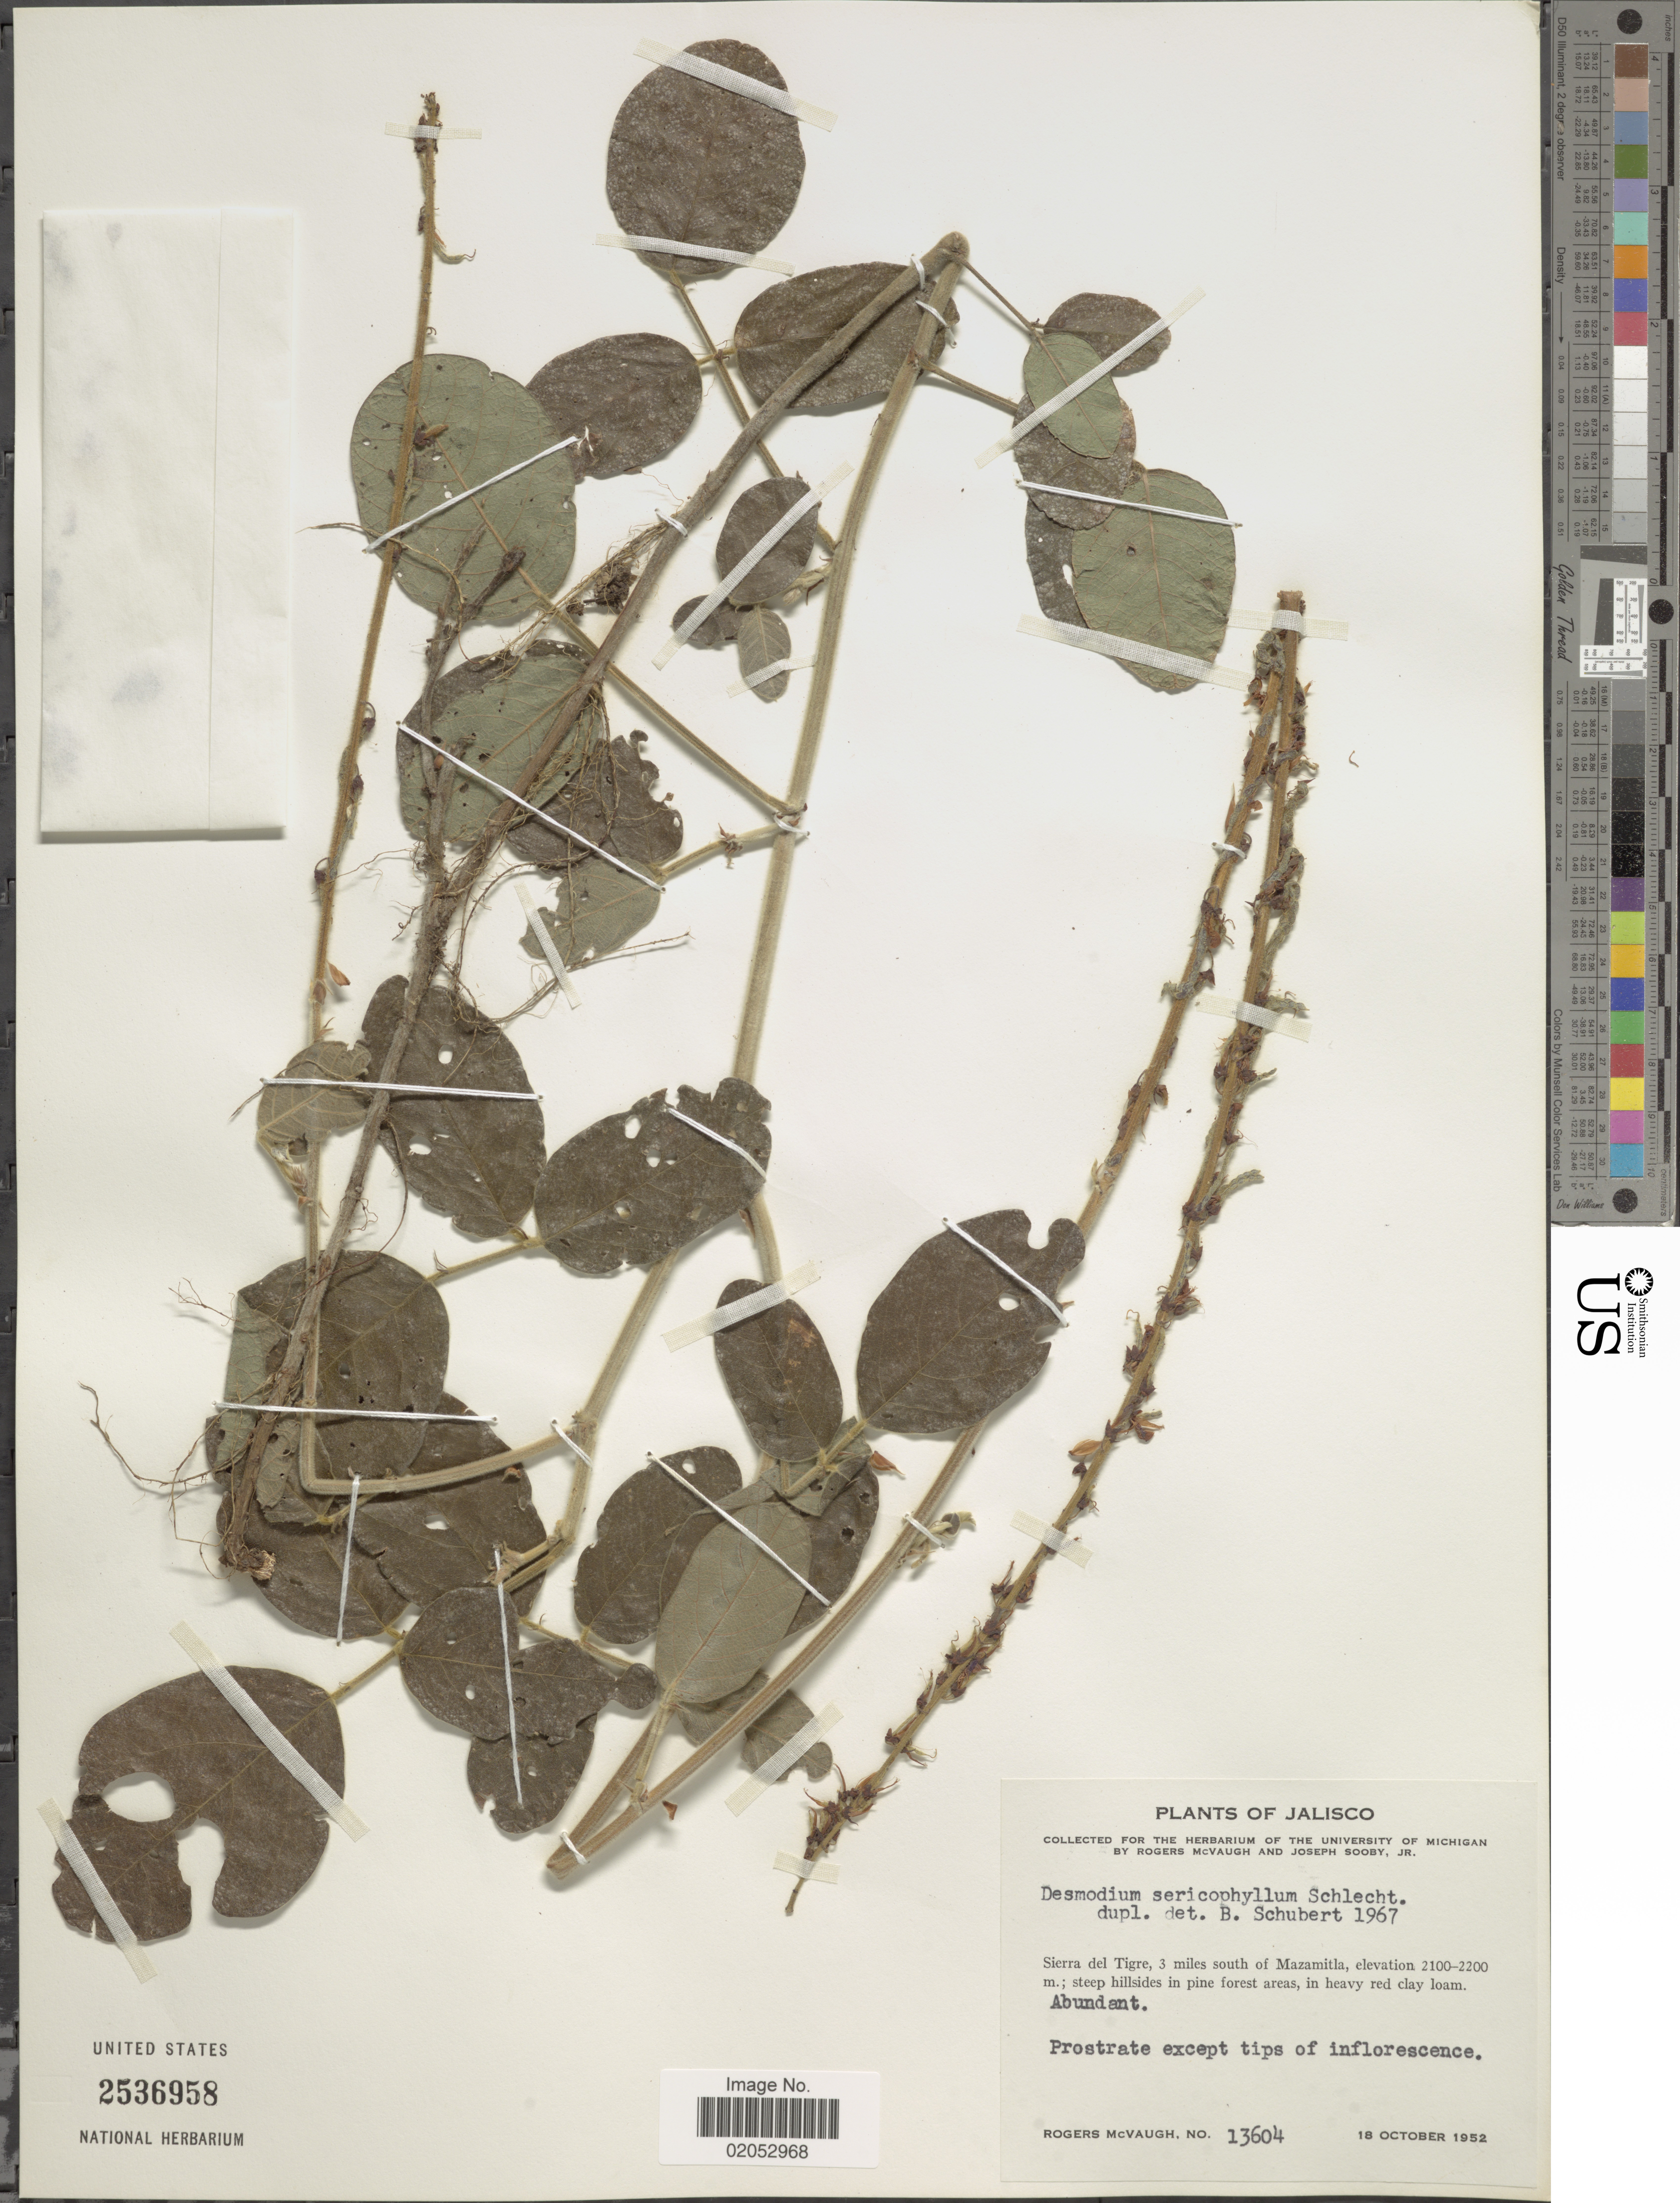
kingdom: Plantae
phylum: Tracheophyta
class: Magnoliopsida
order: Fabales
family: Fabaceae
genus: Desmodium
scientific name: Desmodium sericophyllum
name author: Schltdl.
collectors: R. McVaugh & J. Sooby Jr.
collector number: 13604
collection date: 1952-10-18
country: Mexico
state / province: Jalisco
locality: Sierra del Tigre, 3 miles south of Mazamitla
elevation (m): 2100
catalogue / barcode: US 2536958